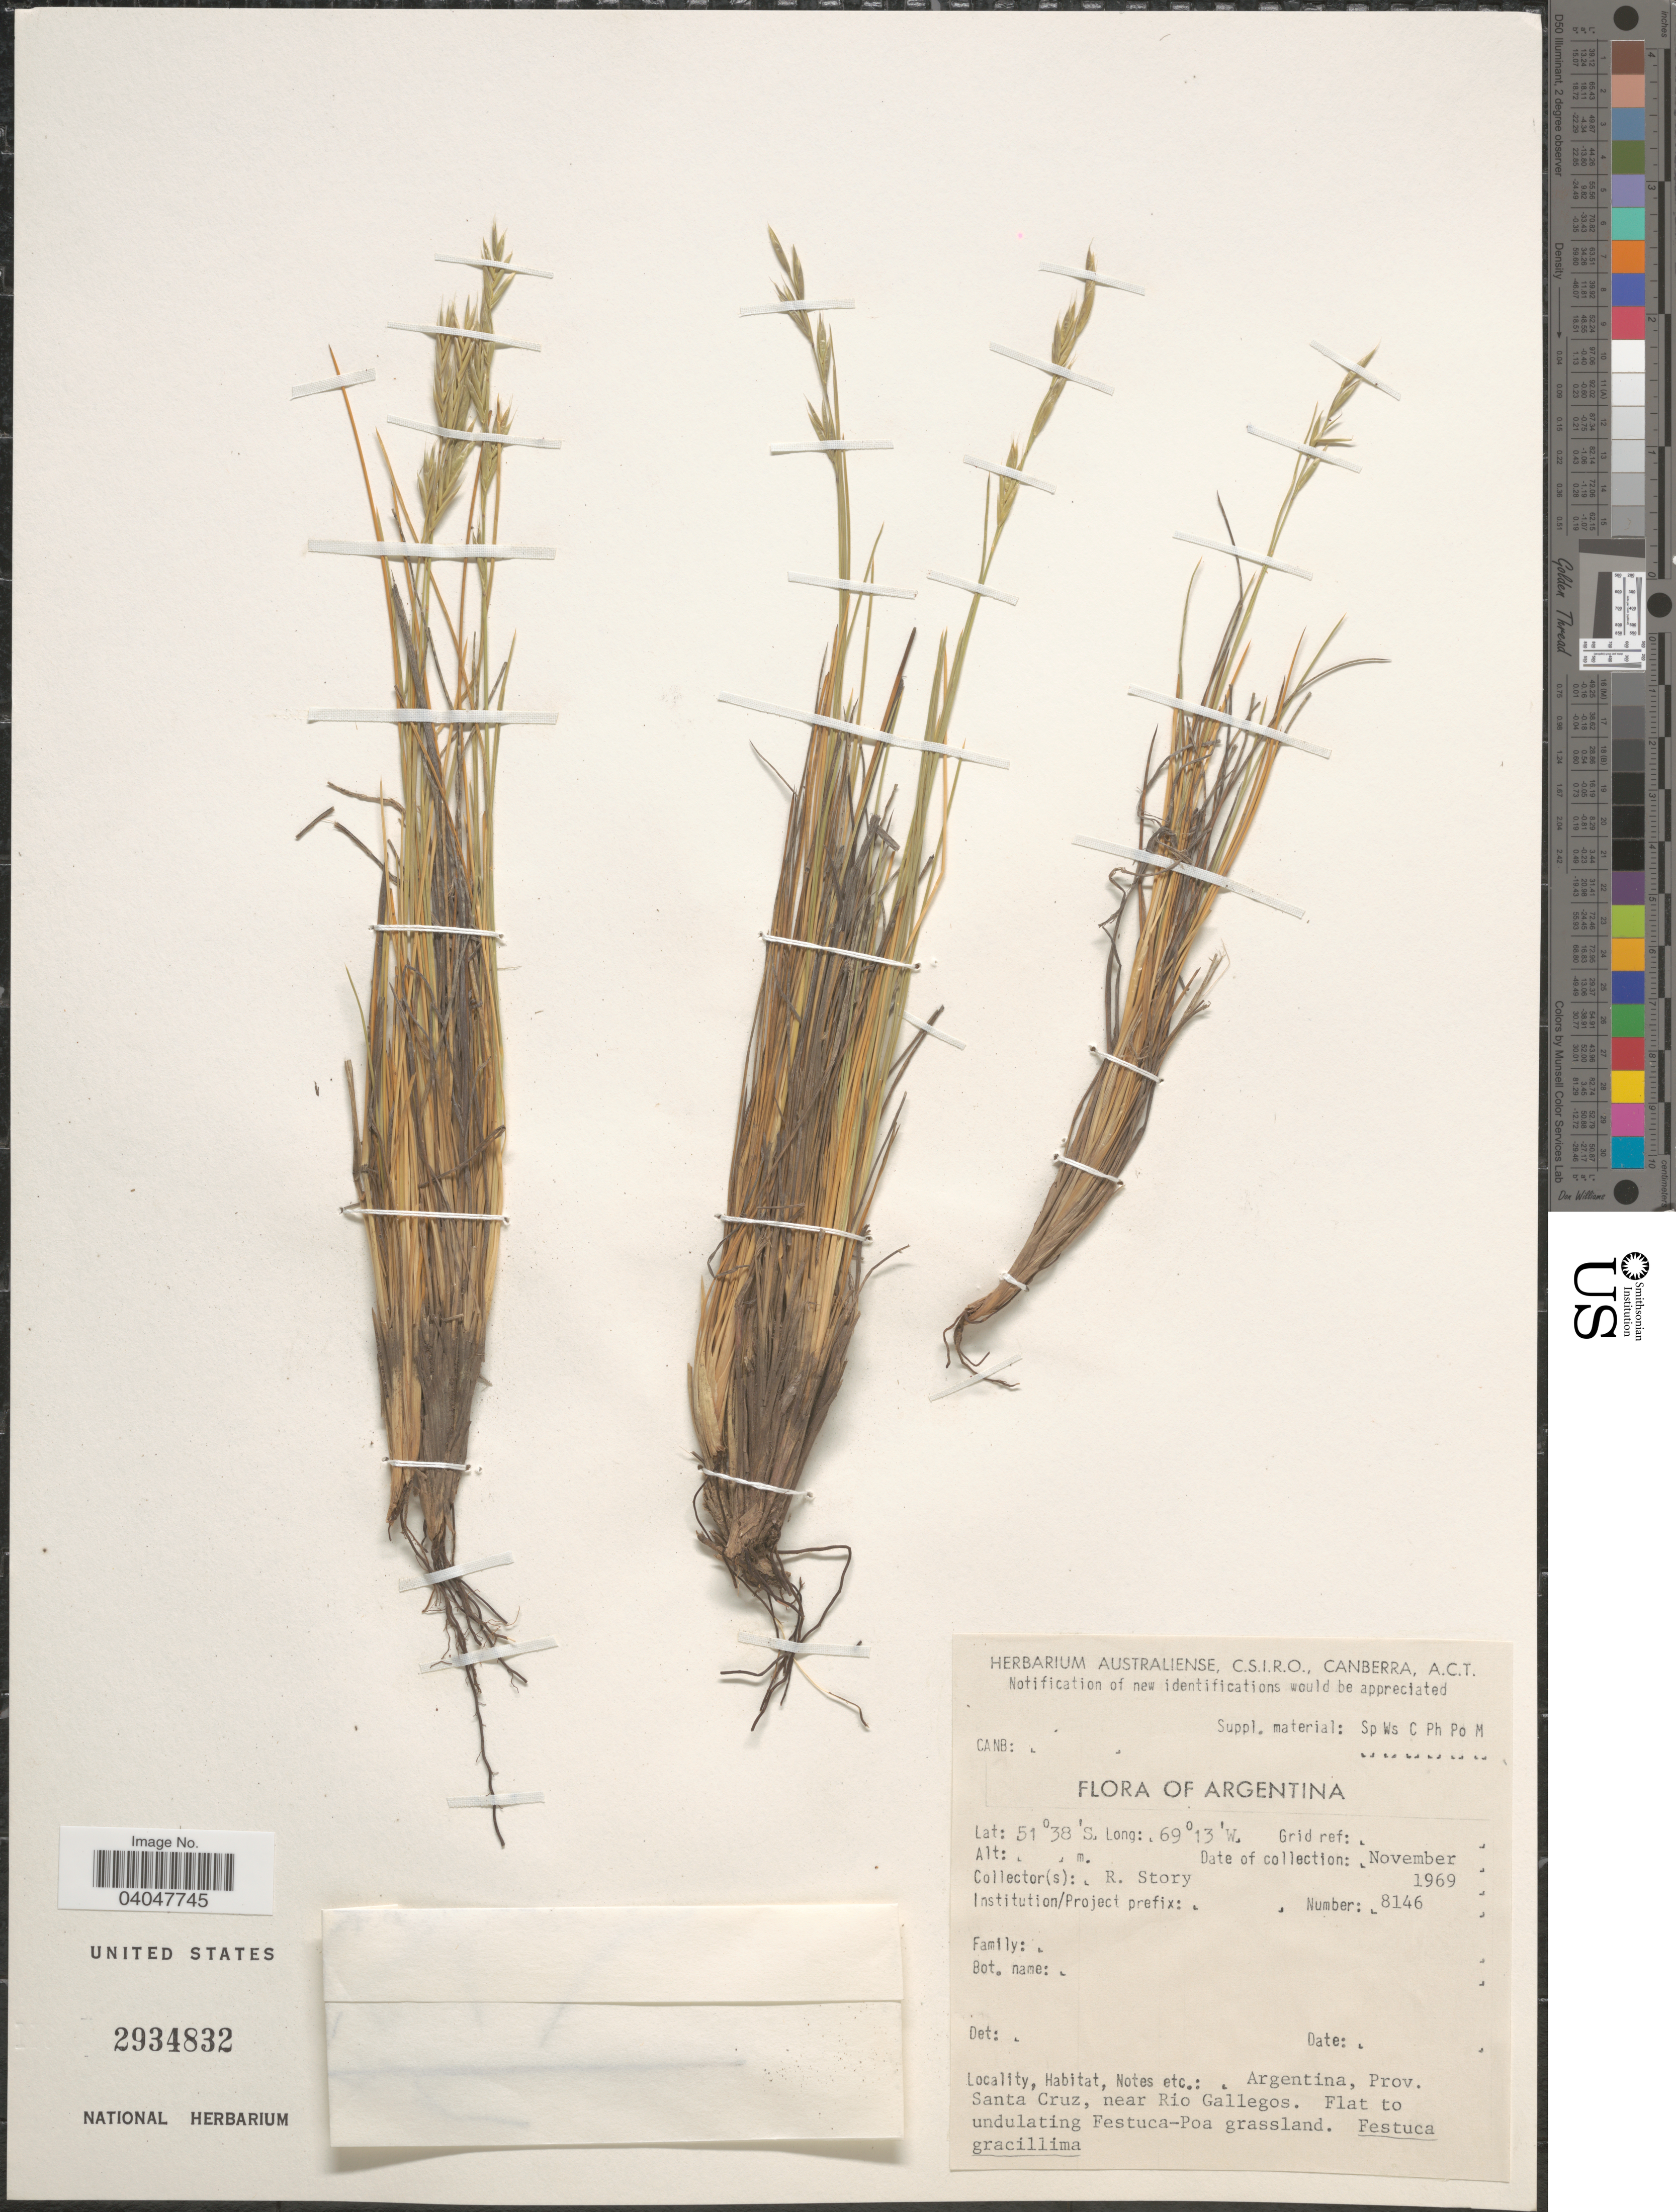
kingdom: Plantae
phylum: Tracheophyta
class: Liliopsida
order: Poales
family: Poaceae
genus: Festuca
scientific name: Festuca gracillima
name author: Hook. f.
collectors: R. Story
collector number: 8146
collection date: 1969-11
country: Argentina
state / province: Santa Cruz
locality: Near Rio Gallegos.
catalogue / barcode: US 2934832